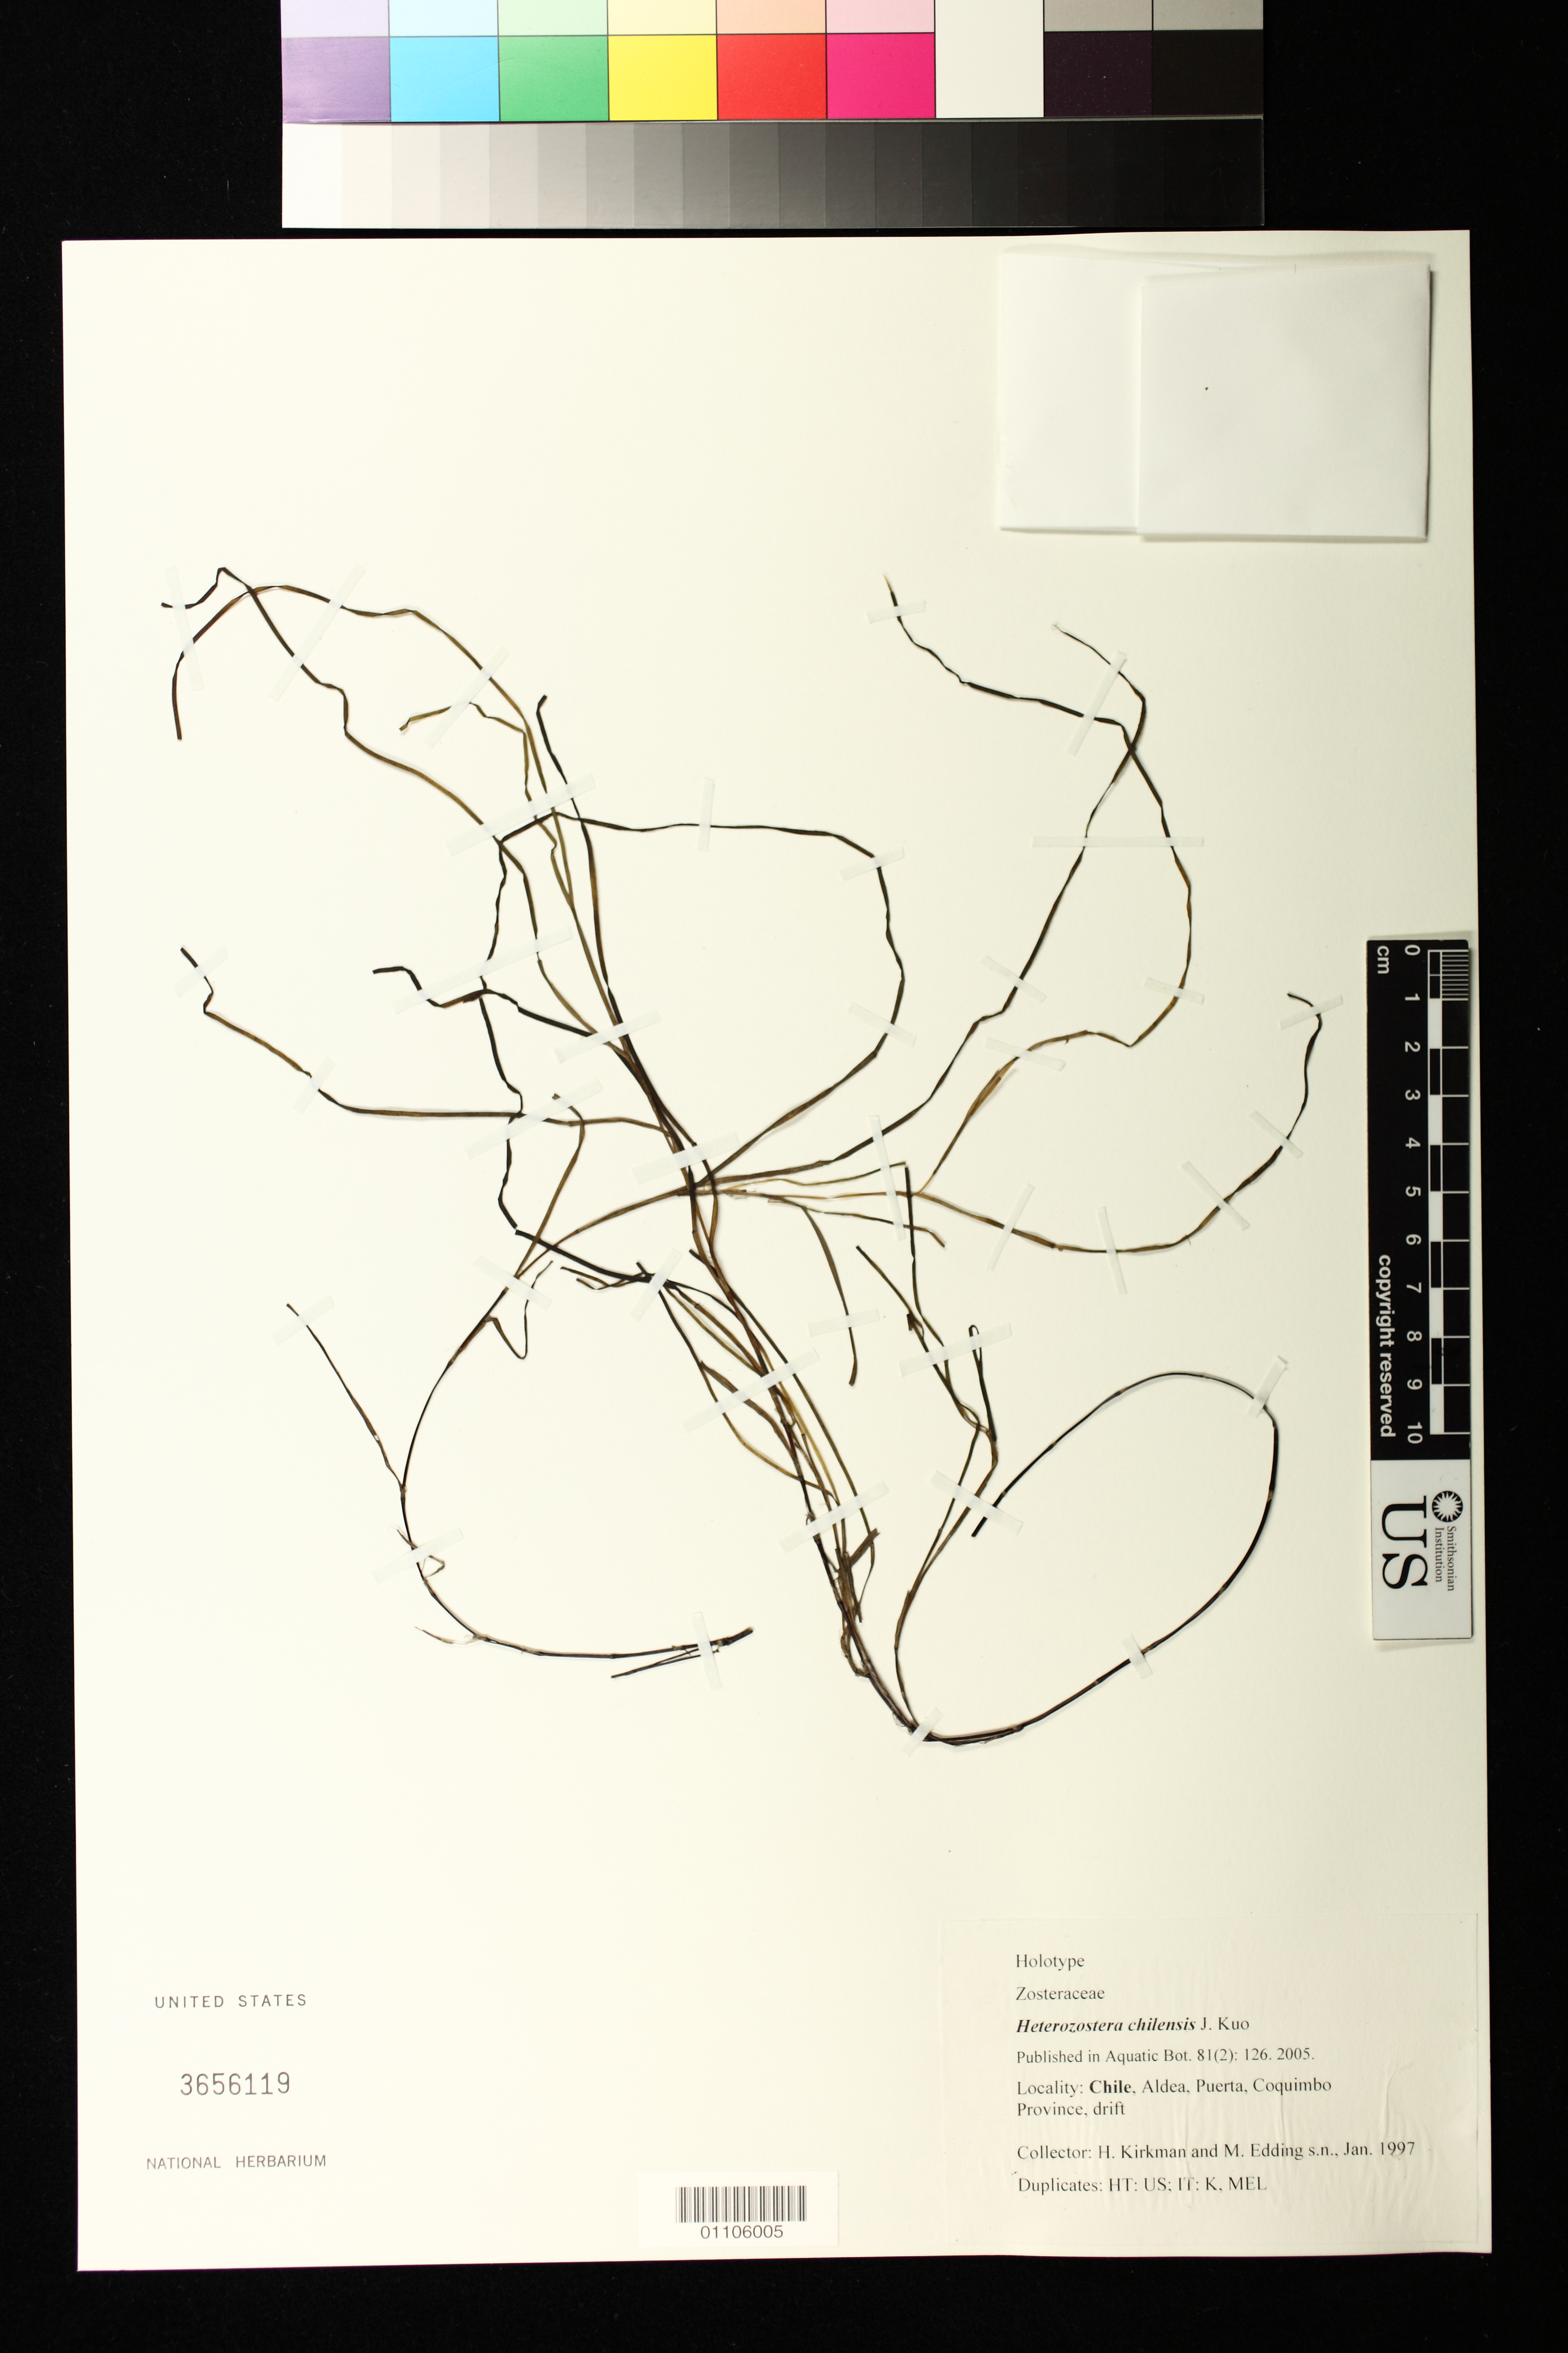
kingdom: Plantae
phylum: Tracheophyta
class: Liliopsida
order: Alismatales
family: Zosteraceae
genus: Heterozostera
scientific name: Heterozostera chilensis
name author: J. Kuo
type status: Holotype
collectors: H. Kirkman & M. Edding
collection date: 1997-01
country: Chile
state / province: Coquimbo (IV)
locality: Aldea, Puerta, Coquimbo Province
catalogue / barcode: US 3656119